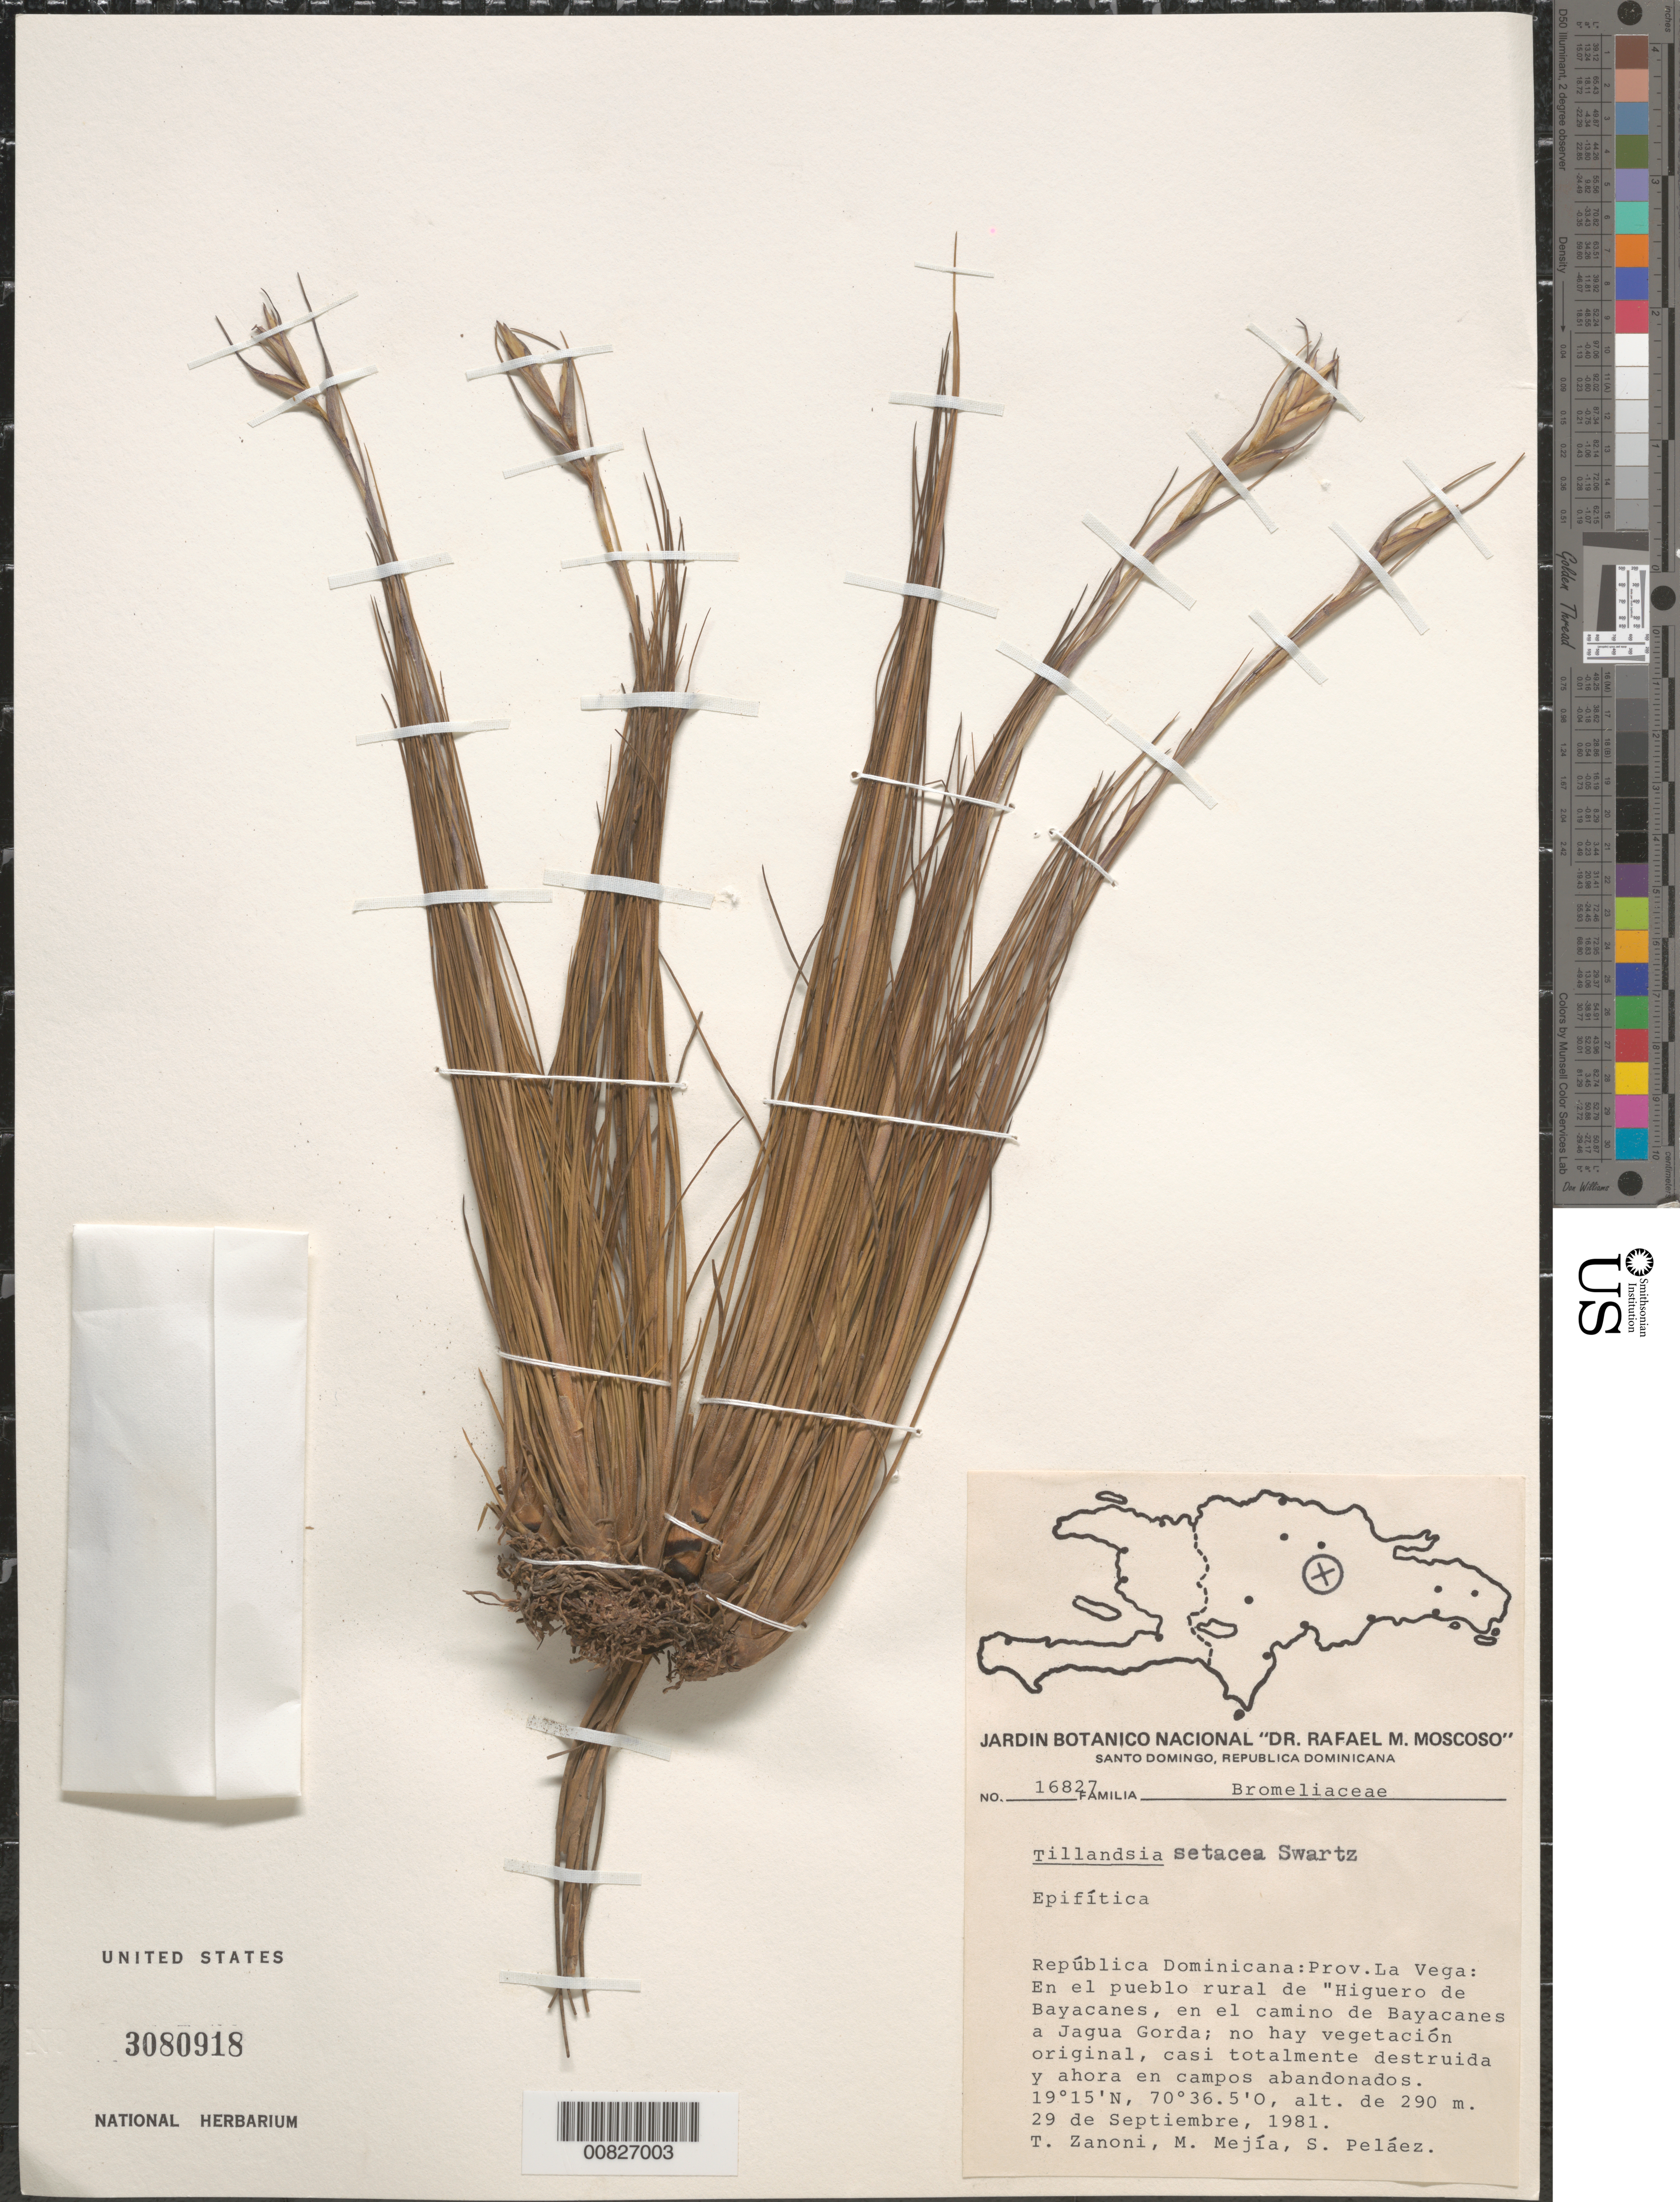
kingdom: Plantae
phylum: Tracheophyta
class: Liliopsida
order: Poales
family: Bromeliaceae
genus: Tillandsia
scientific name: Tillandsia setacea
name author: Sw.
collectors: T. A. Zanoni, M. Mejia & S. Pelaez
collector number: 16827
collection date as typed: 29 Sep 1981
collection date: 1981-09-29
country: Dominican Republic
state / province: La Vega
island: Hispaniola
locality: En el pueblo rural de "Higuero de Bayacanes", en el camino de Bayacanes a Jagua Gorda.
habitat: No hay vegetación original, casi totalmente destruida y ahora en campos abandonados.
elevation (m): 290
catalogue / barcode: US 3080918